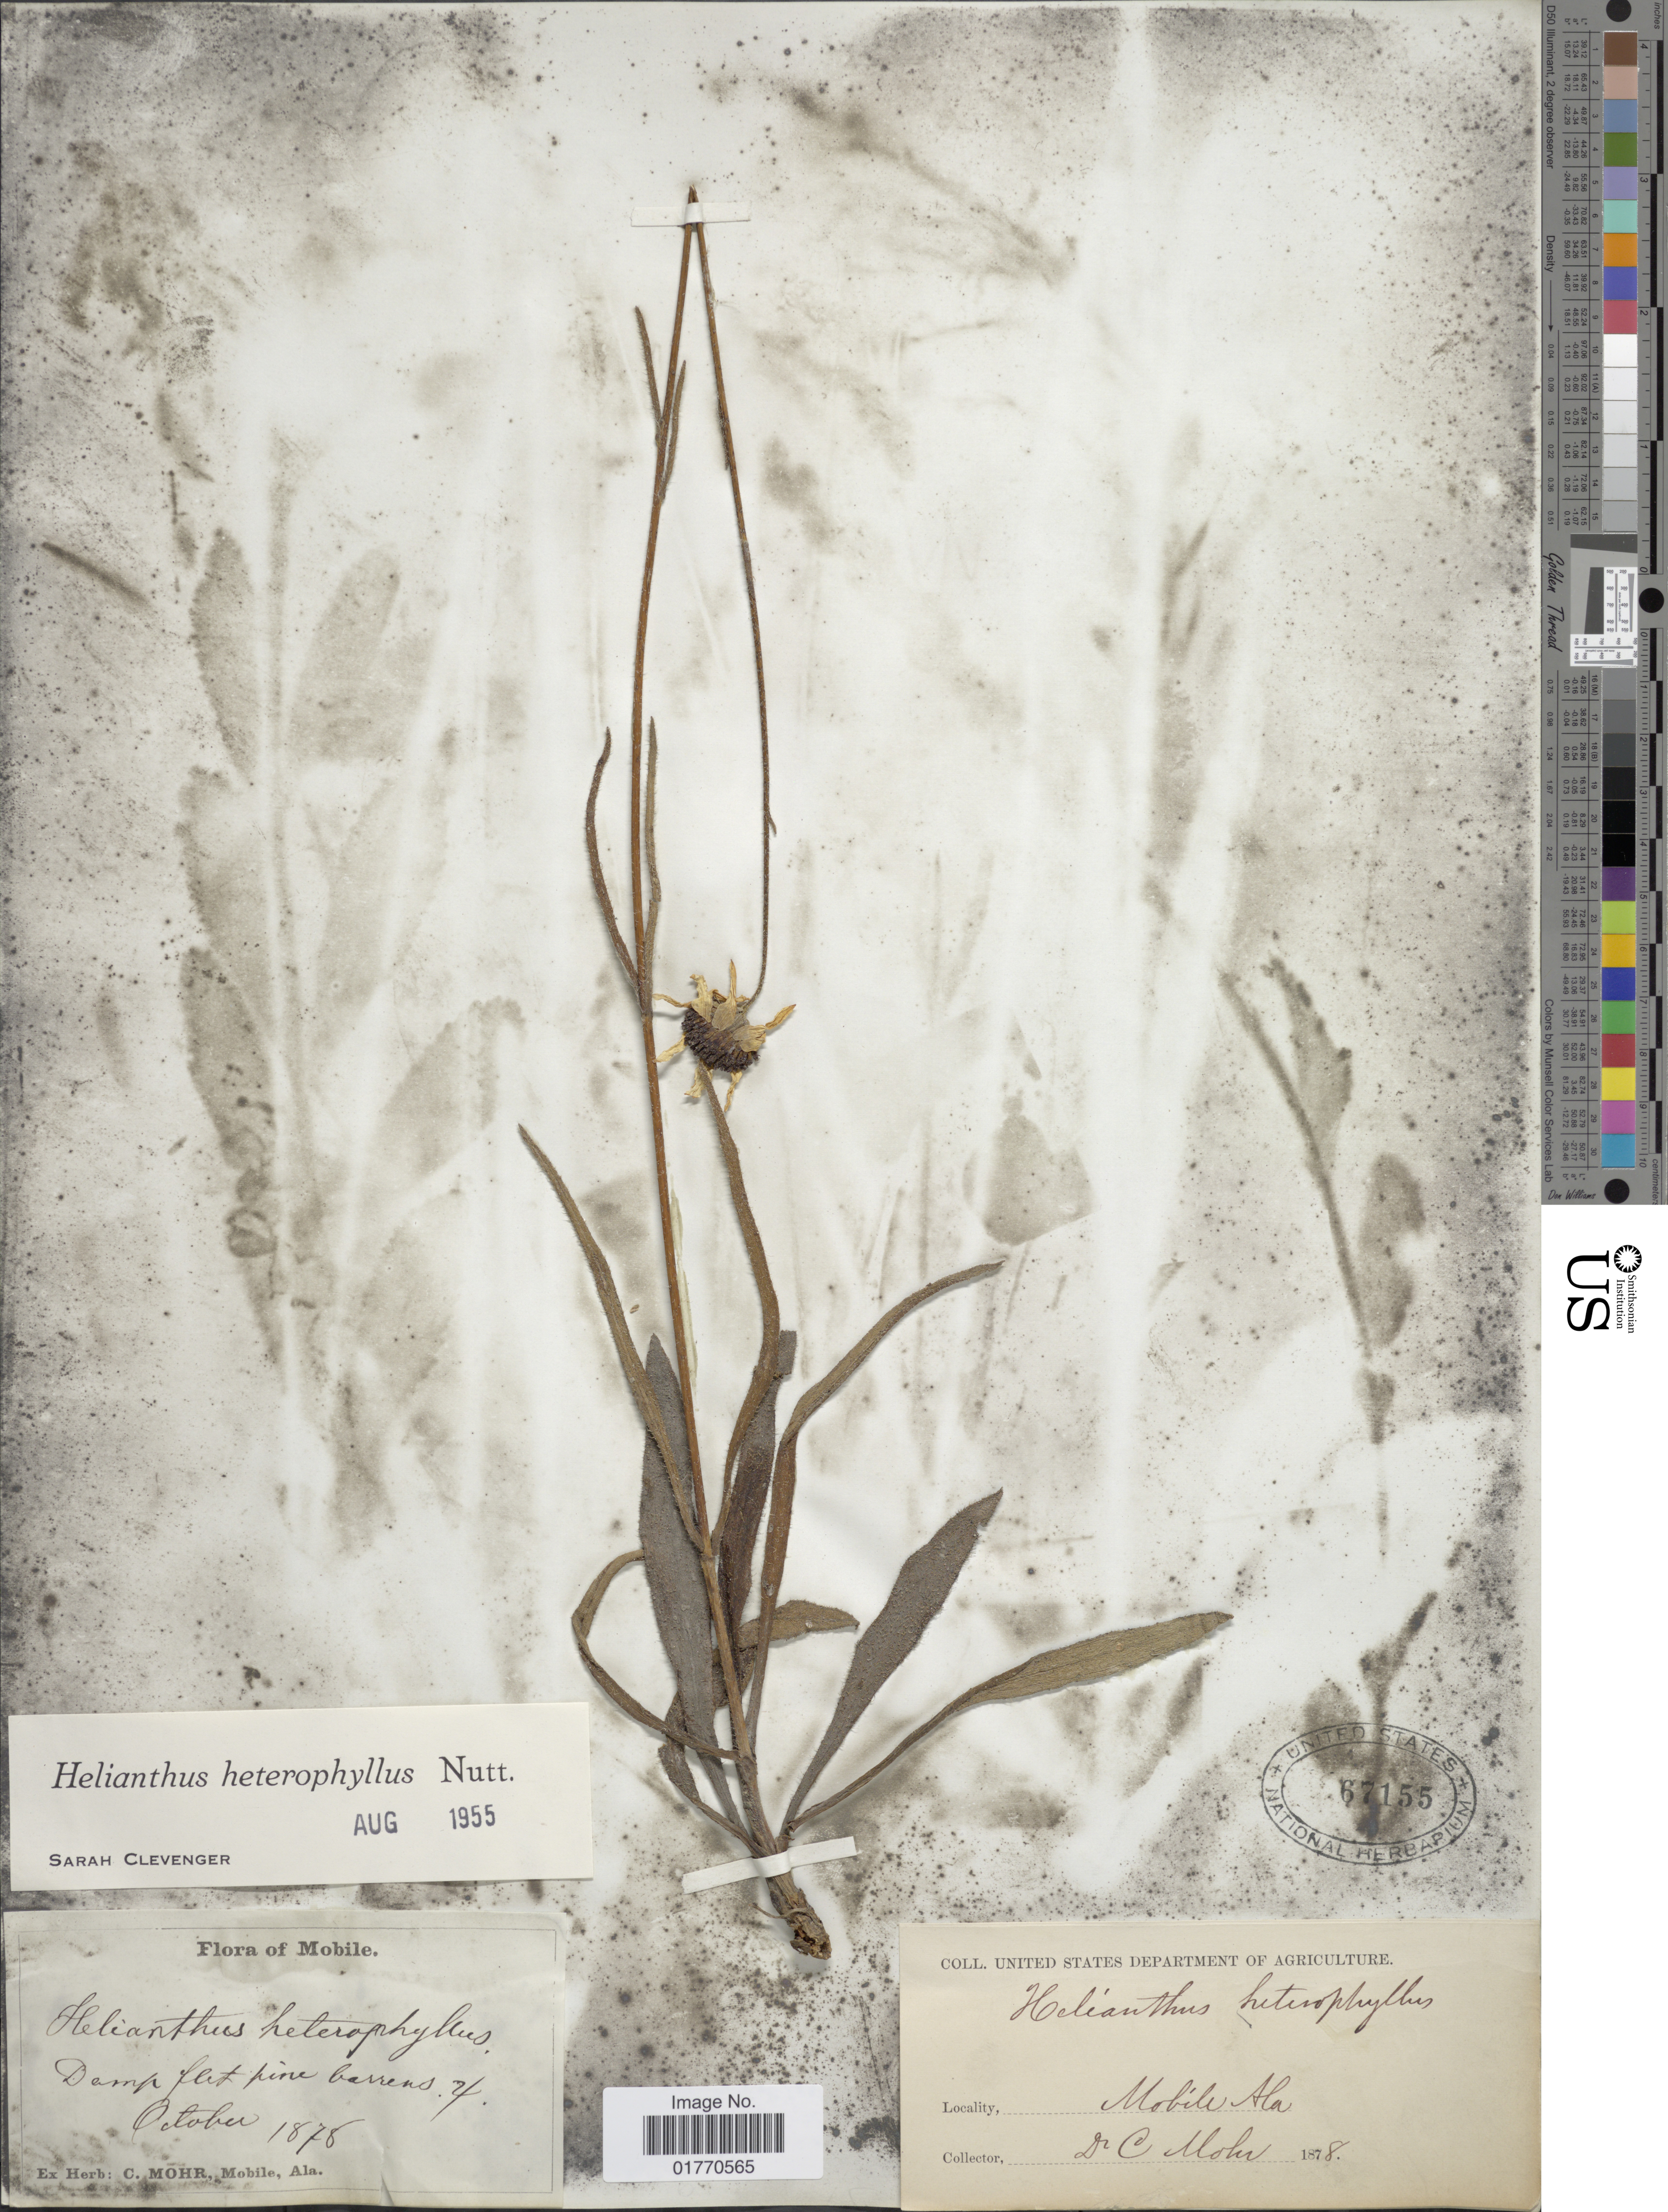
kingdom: Plantae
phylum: Tracheophyta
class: Magnoliopsida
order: Asterales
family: Asteraceae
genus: Helianthus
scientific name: Helianthus heterophyllus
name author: Nutt.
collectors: Mohr, C. T. (herbarium)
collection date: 1878-10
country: United States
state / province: Alabama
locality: Damp flat pine barrens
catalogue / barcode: US 67155